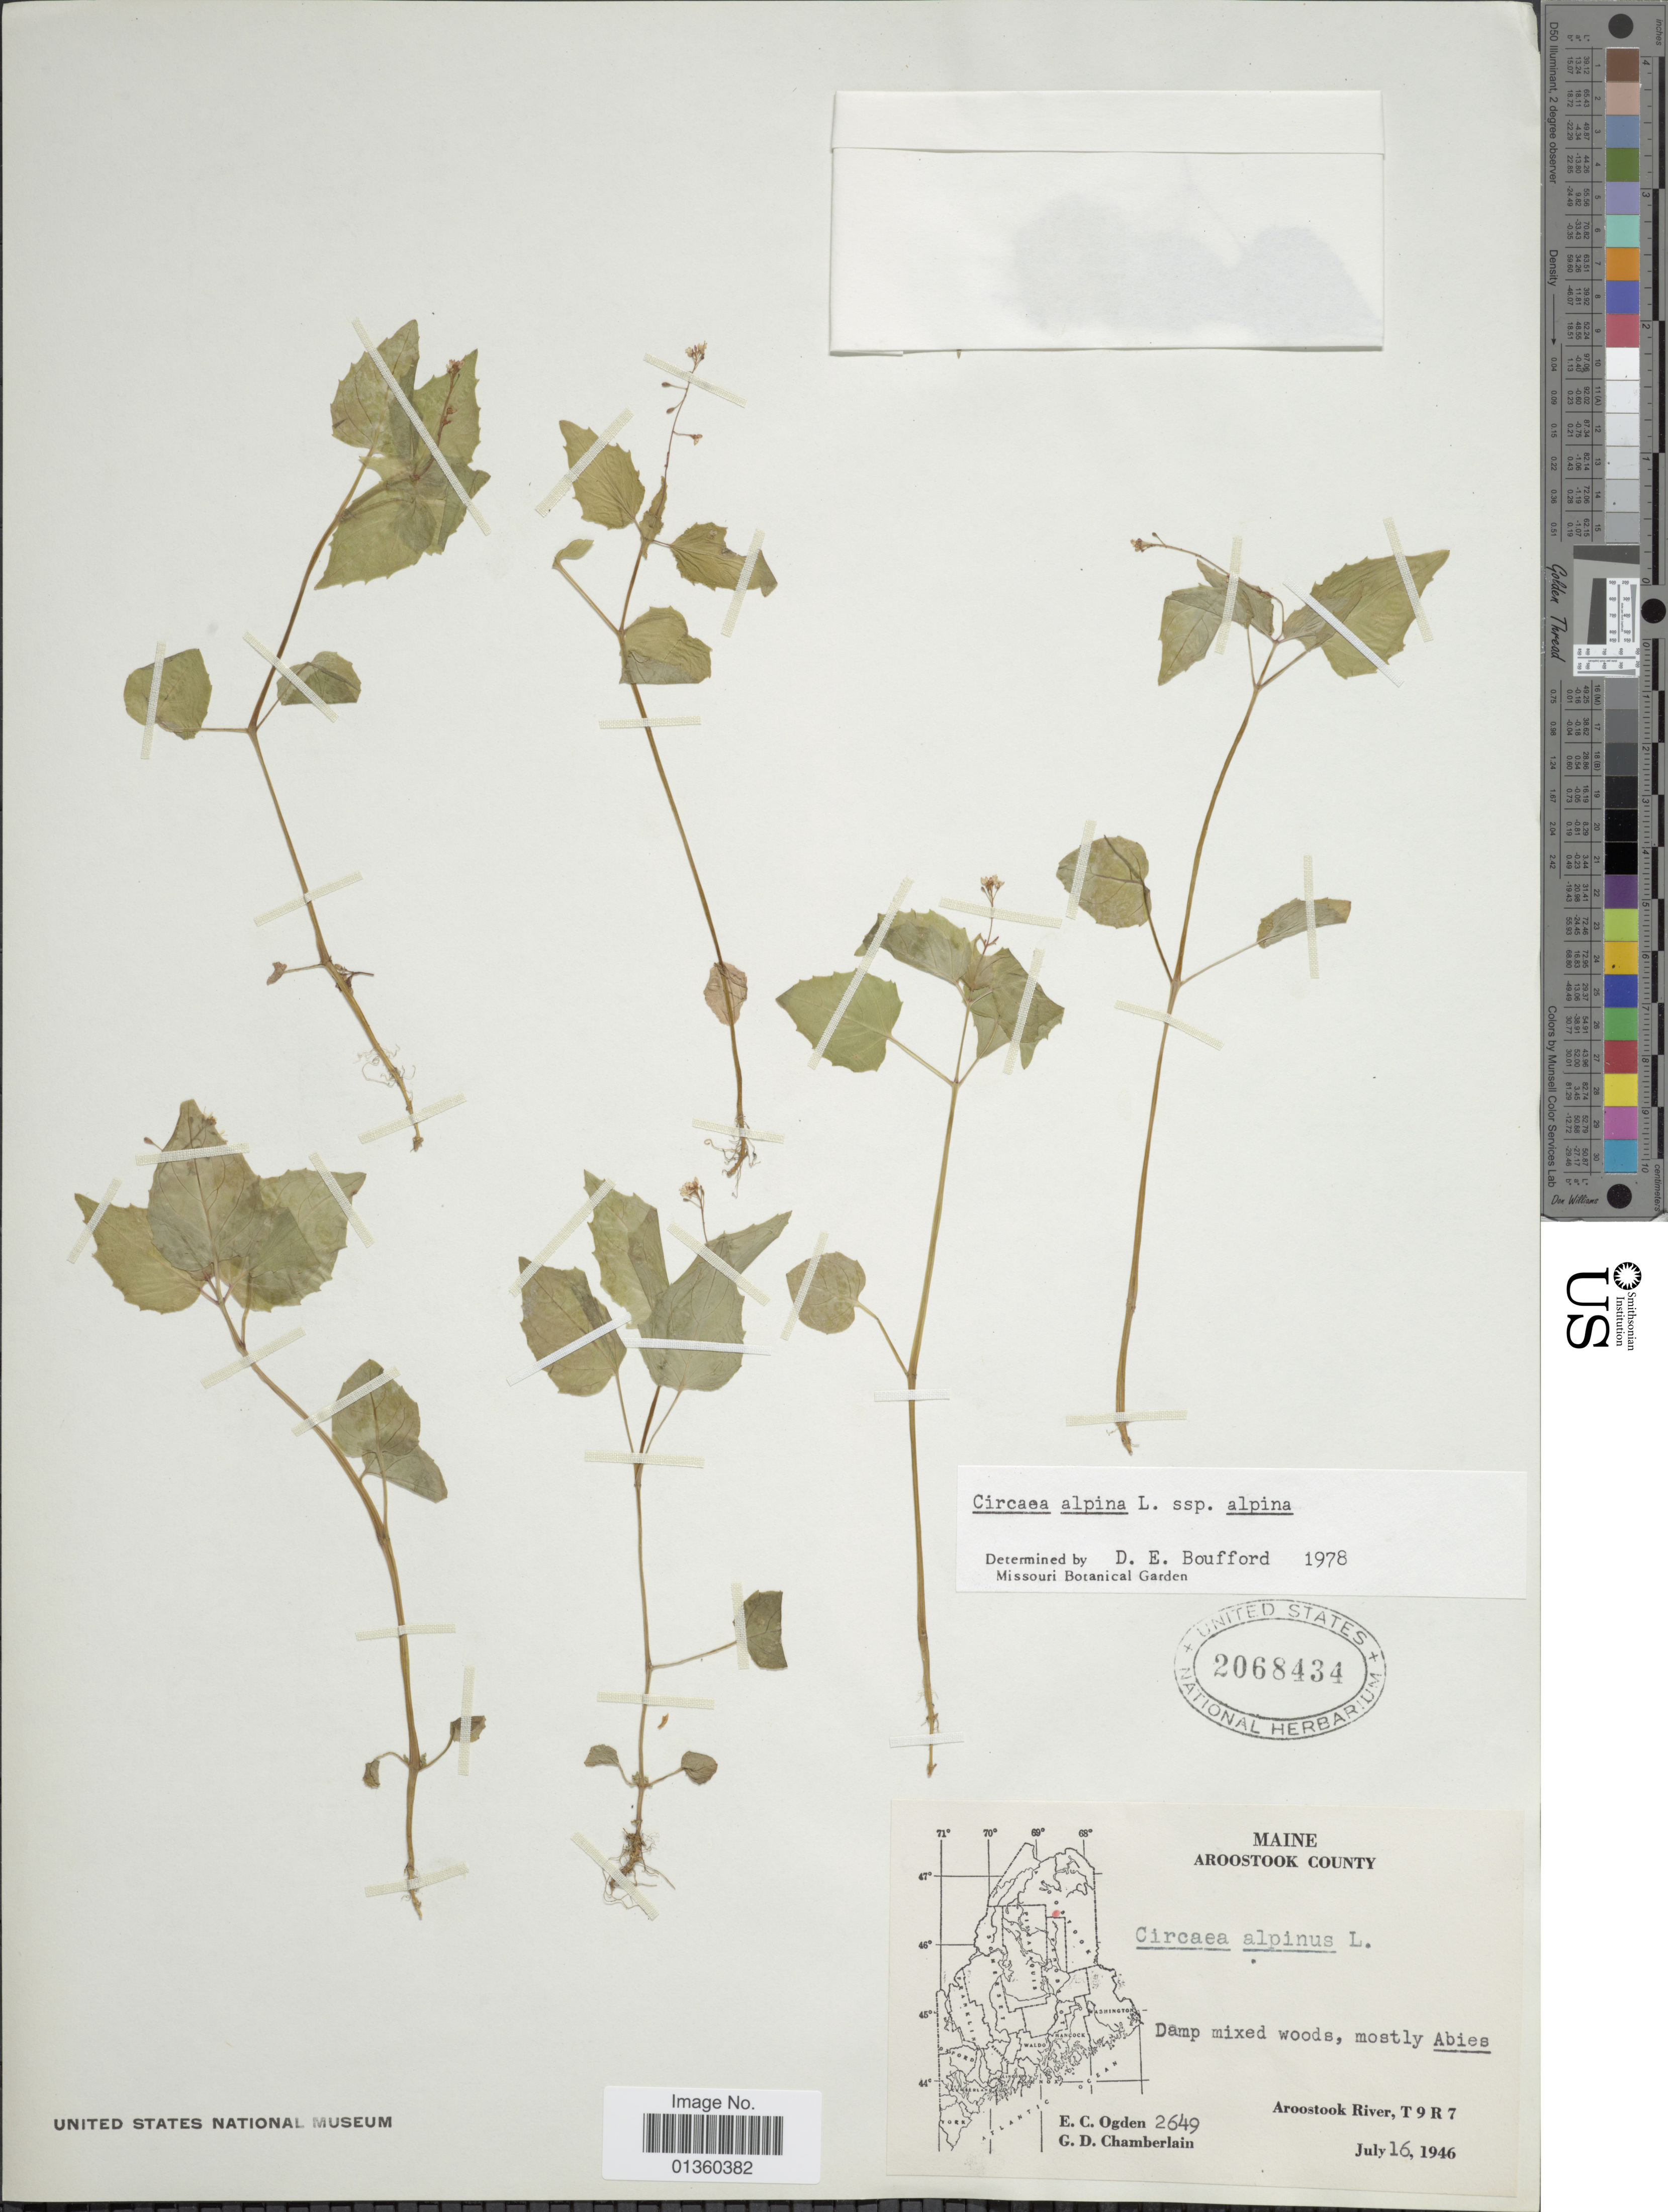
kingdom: Plantae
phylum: Tracheophyta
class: Magnoliopsida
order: Myrtales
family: Onagraceae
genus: Circaea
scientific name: Circaea alpina subsp. alpina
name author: L.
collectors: E. Ogden & G. D. Chamberlain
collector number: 2649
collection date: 1946-07-16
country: United States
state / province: Maine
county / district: Aroostook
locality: Aroostook River, T 9 R 7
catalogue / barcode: US 2068434